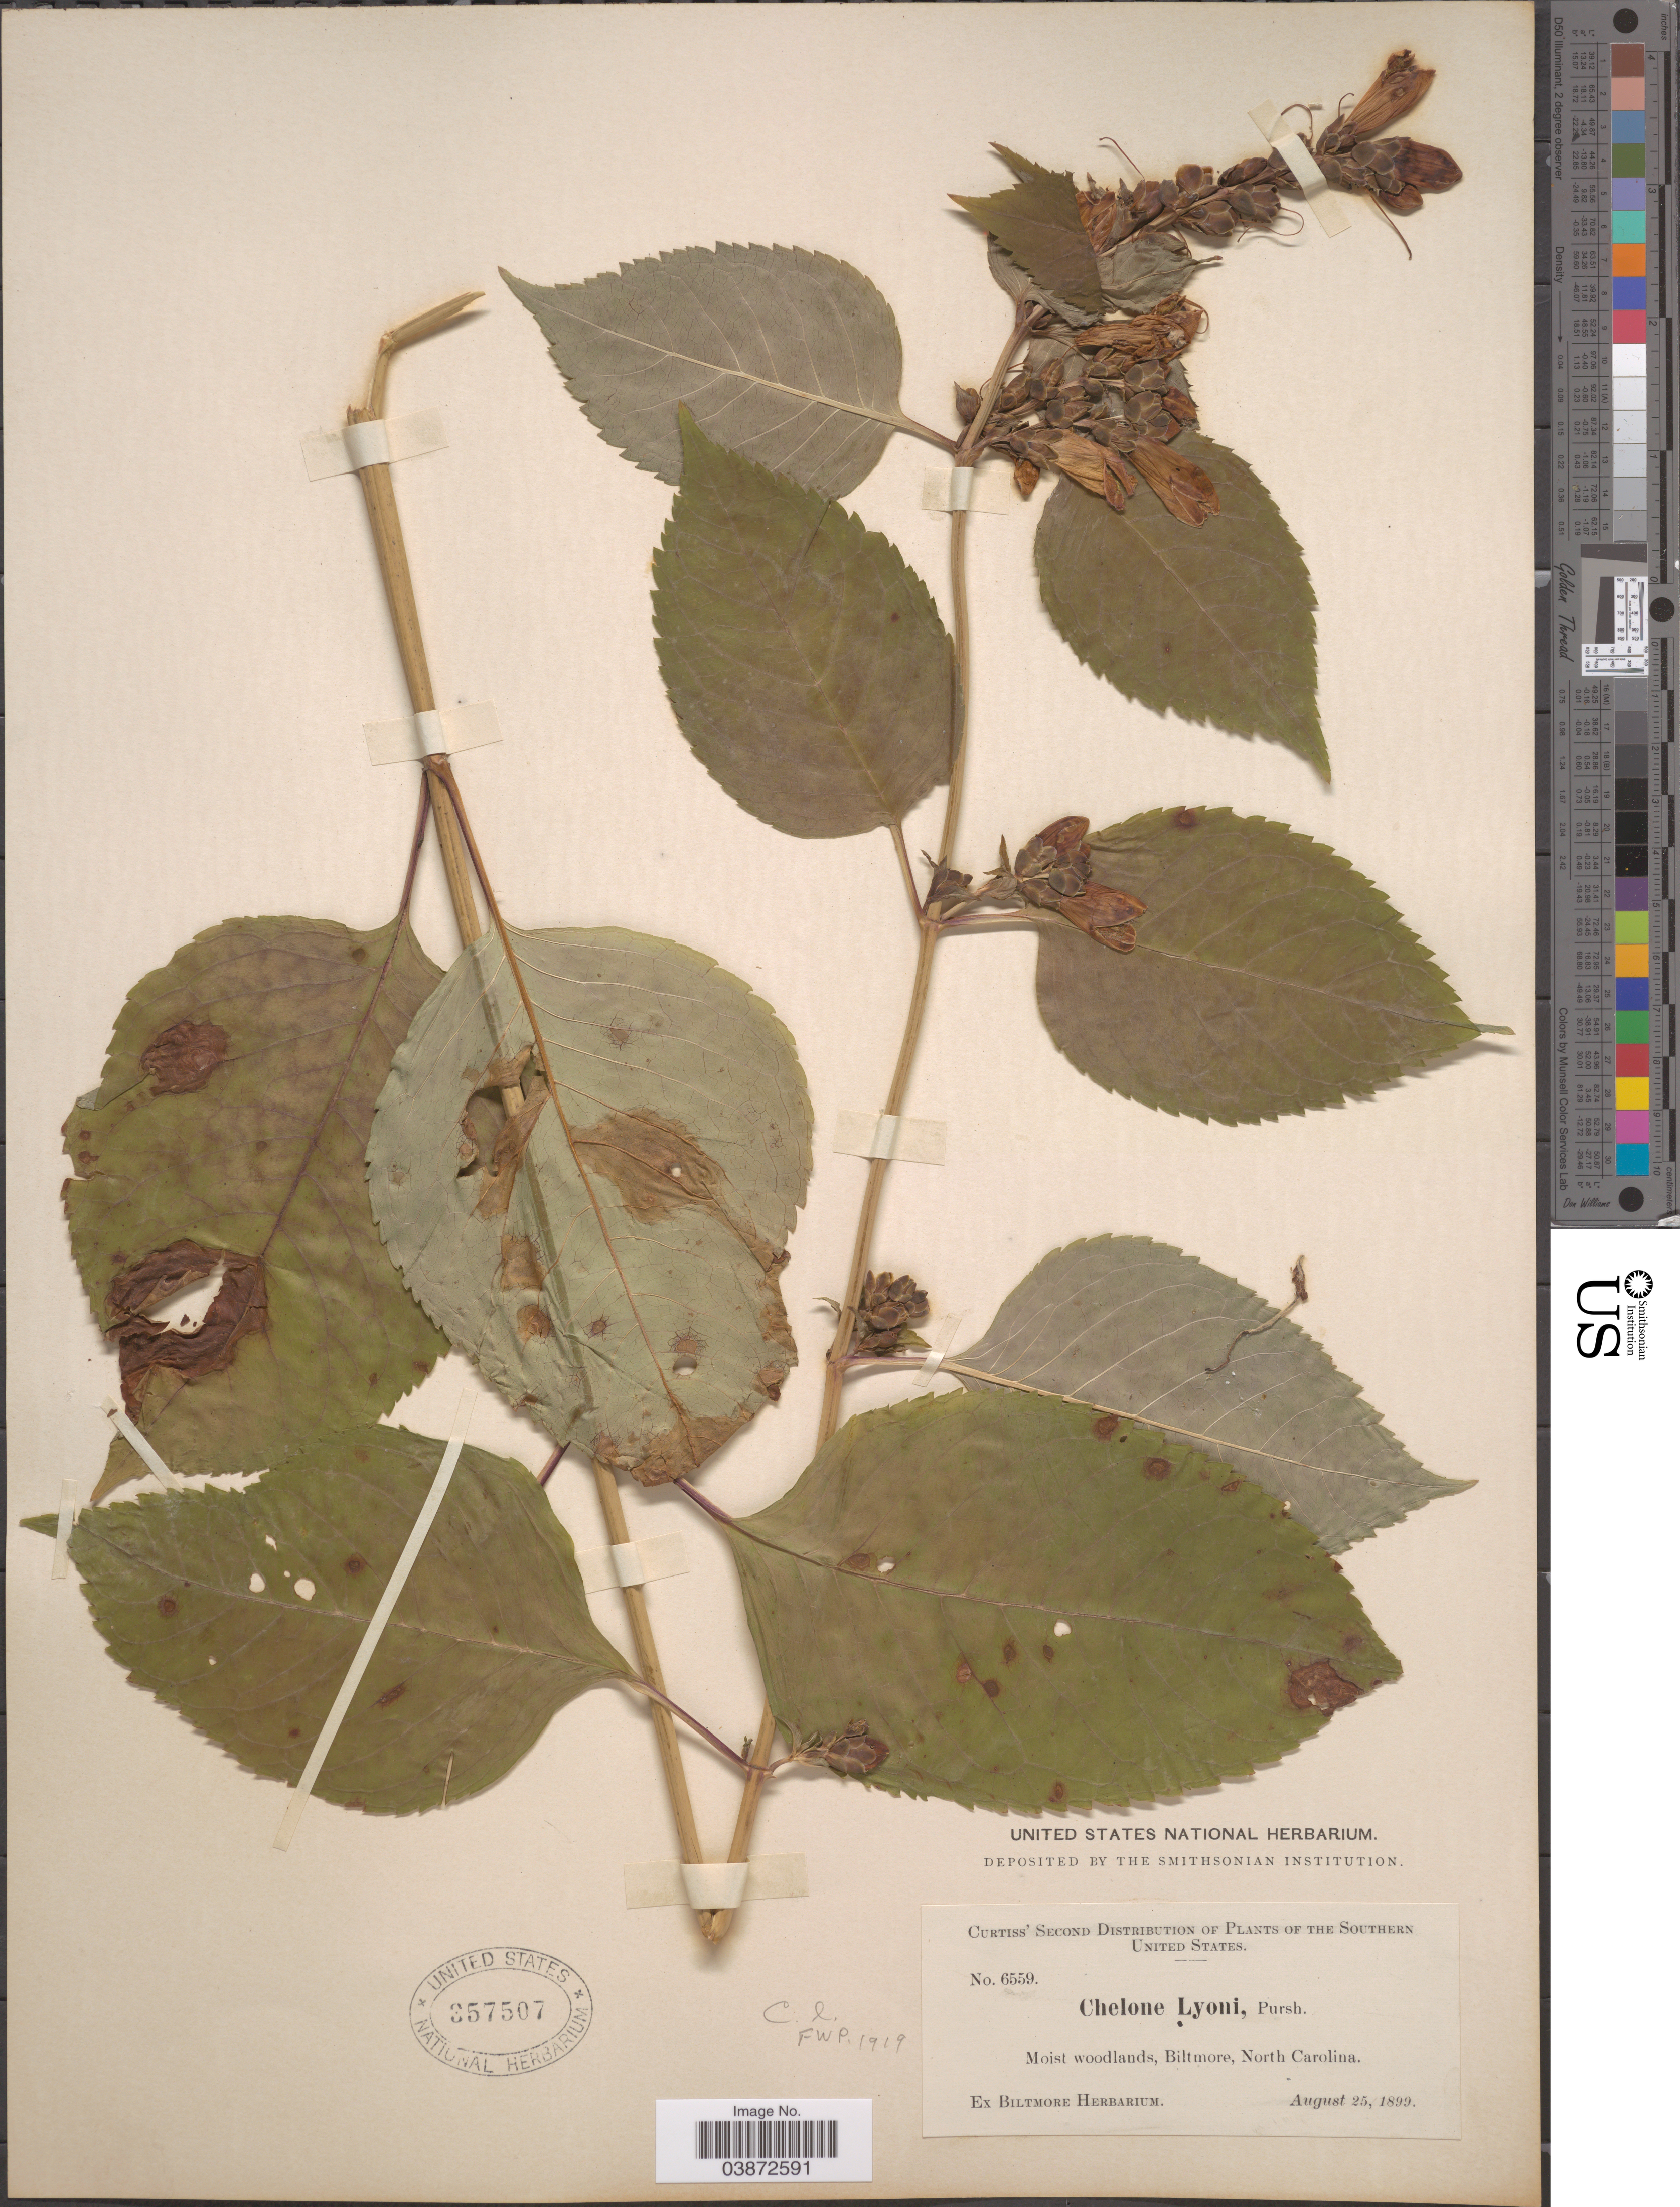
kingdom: Plantae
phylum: Tracheophyta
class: Magnoliopsida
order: Lamiales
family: Plantaginaceae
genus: Chelone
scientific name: Chelone lyonii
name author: Pursh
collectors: ex herb. Biltmore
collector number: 6559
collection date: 1899-08-25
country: United States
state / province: North Carolina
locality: The Southern United States. Biltmore.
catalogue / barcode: US 357507